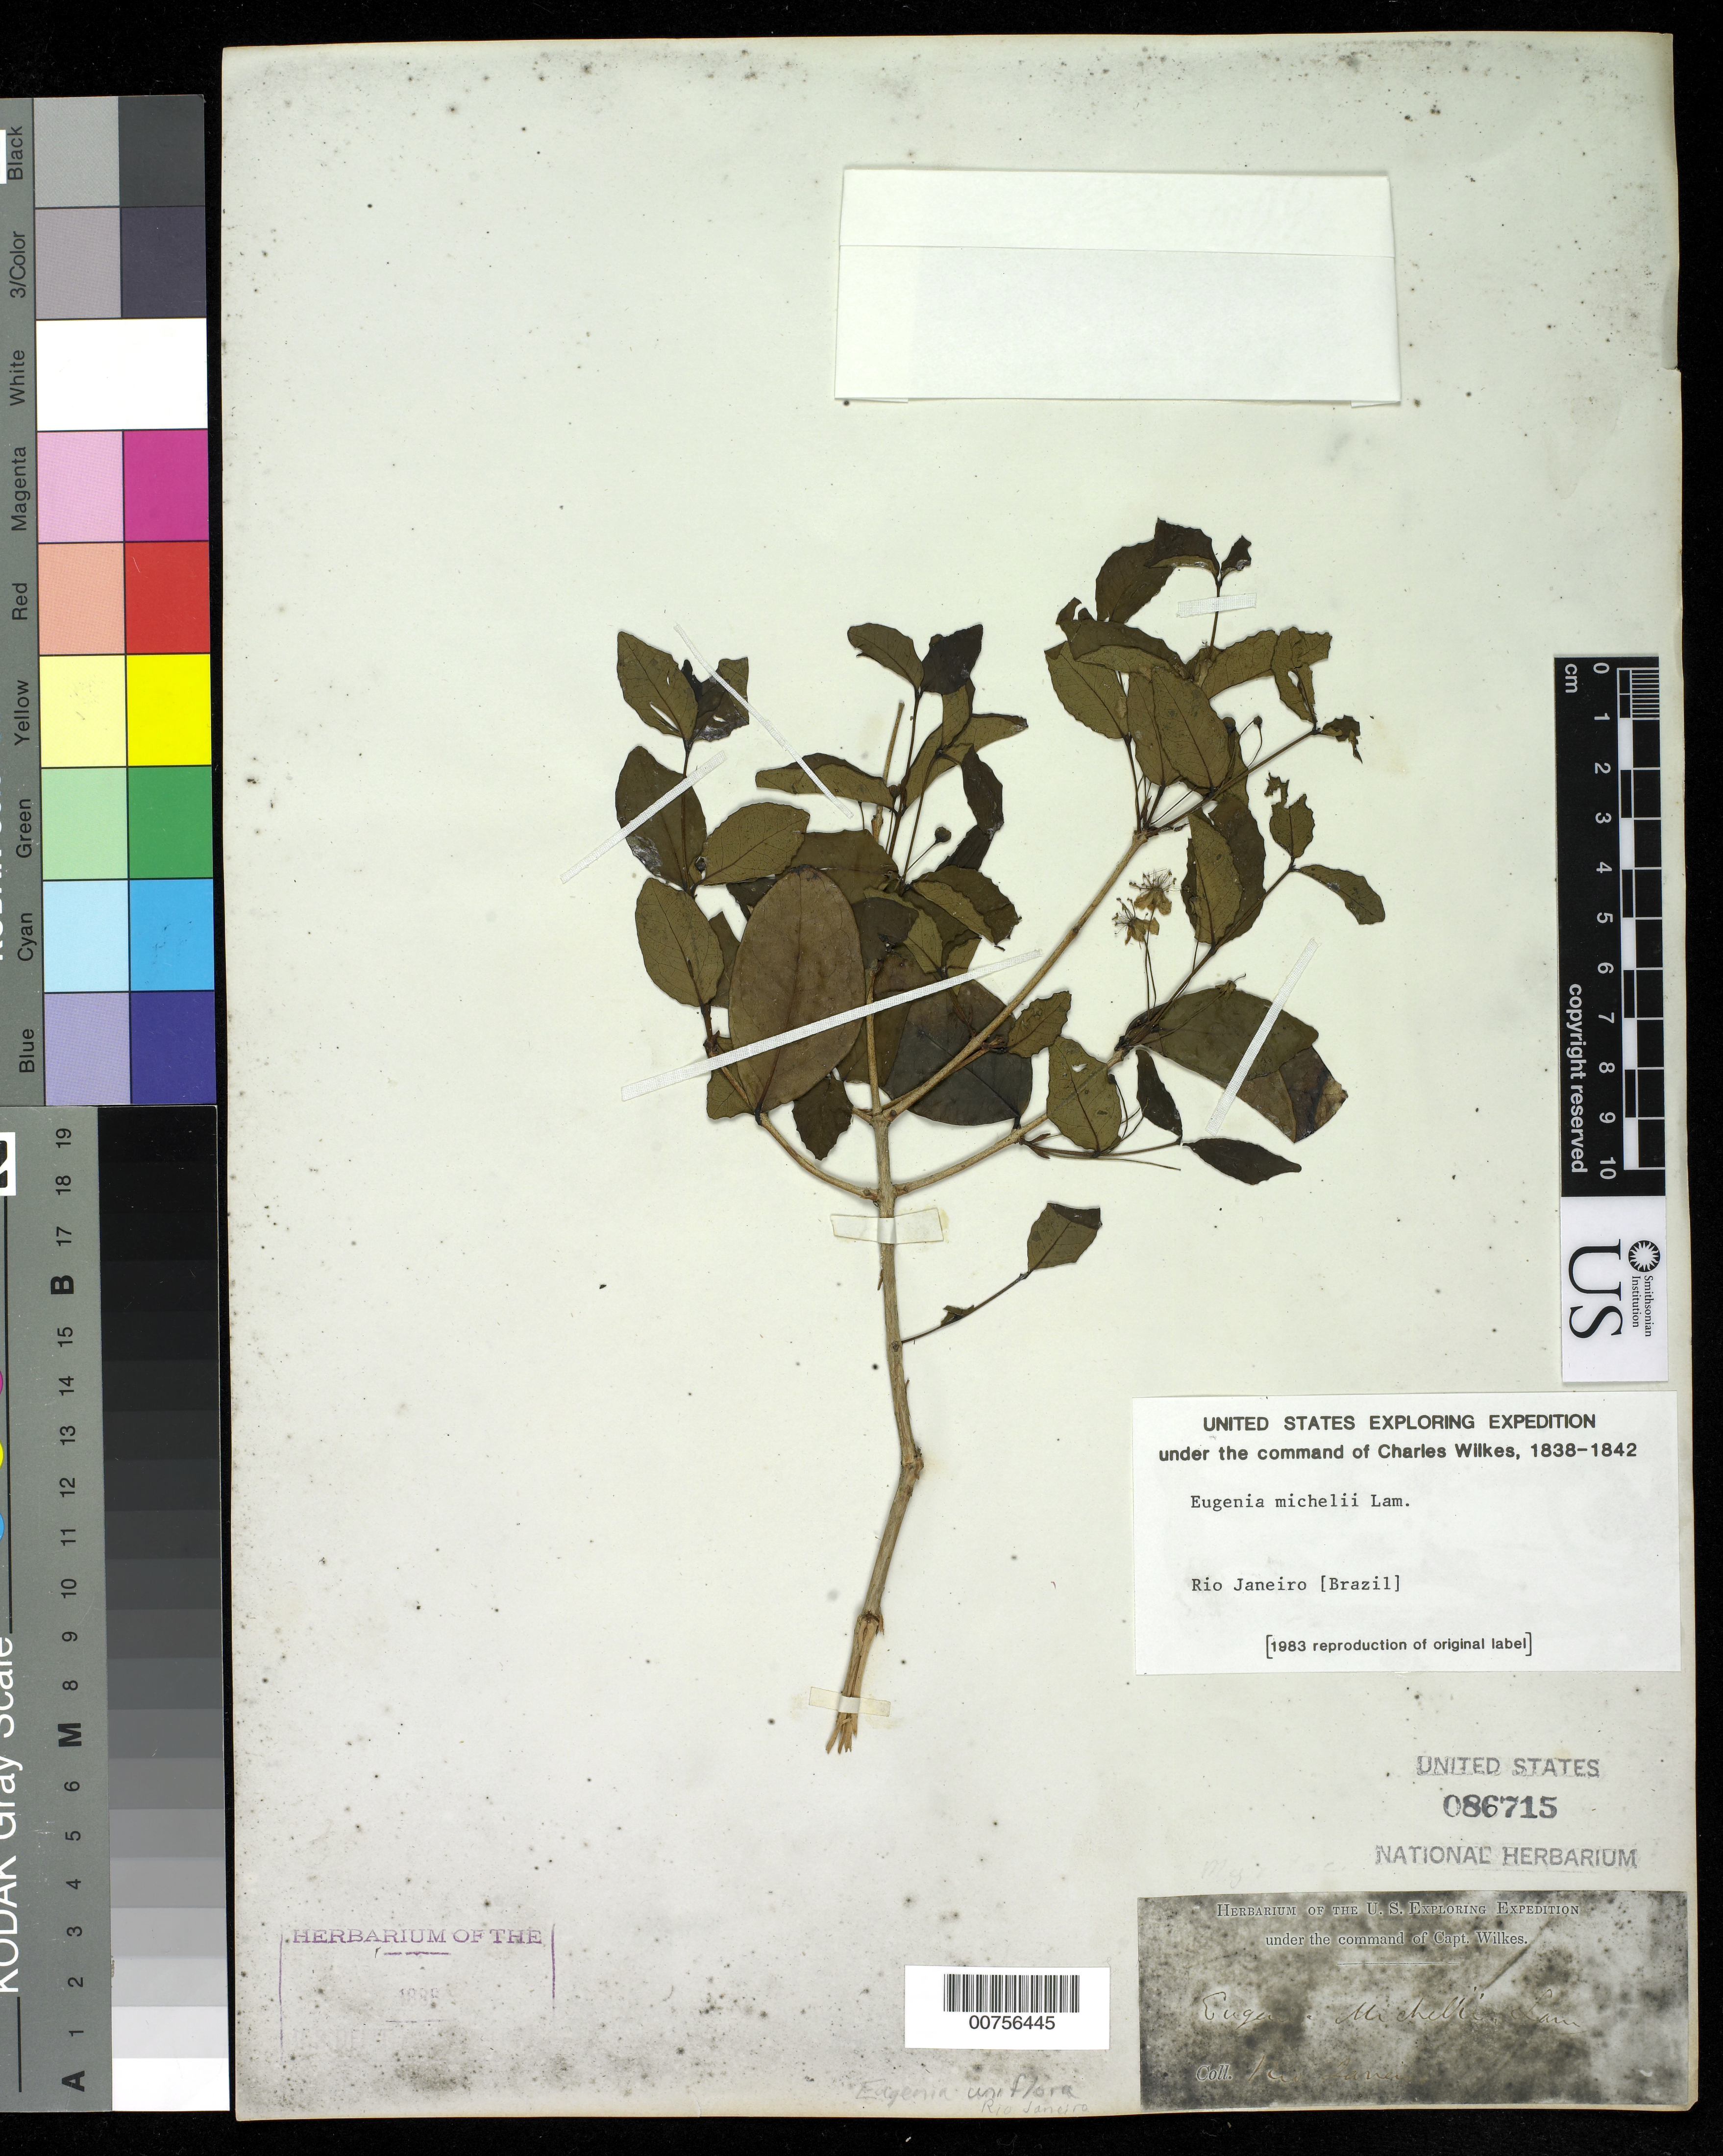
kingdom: Plantae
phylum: Tracheophyta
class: Magnoliopsida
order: Myrtales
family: Myrtaceae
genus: Eugenia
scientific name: Eugenia uniflora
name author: L.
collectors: Wilkes Explor. Exped.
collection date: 1838/1842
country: Brazil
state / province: Rio de Janeiro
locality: Rio Janeiro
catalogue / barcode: US 86715